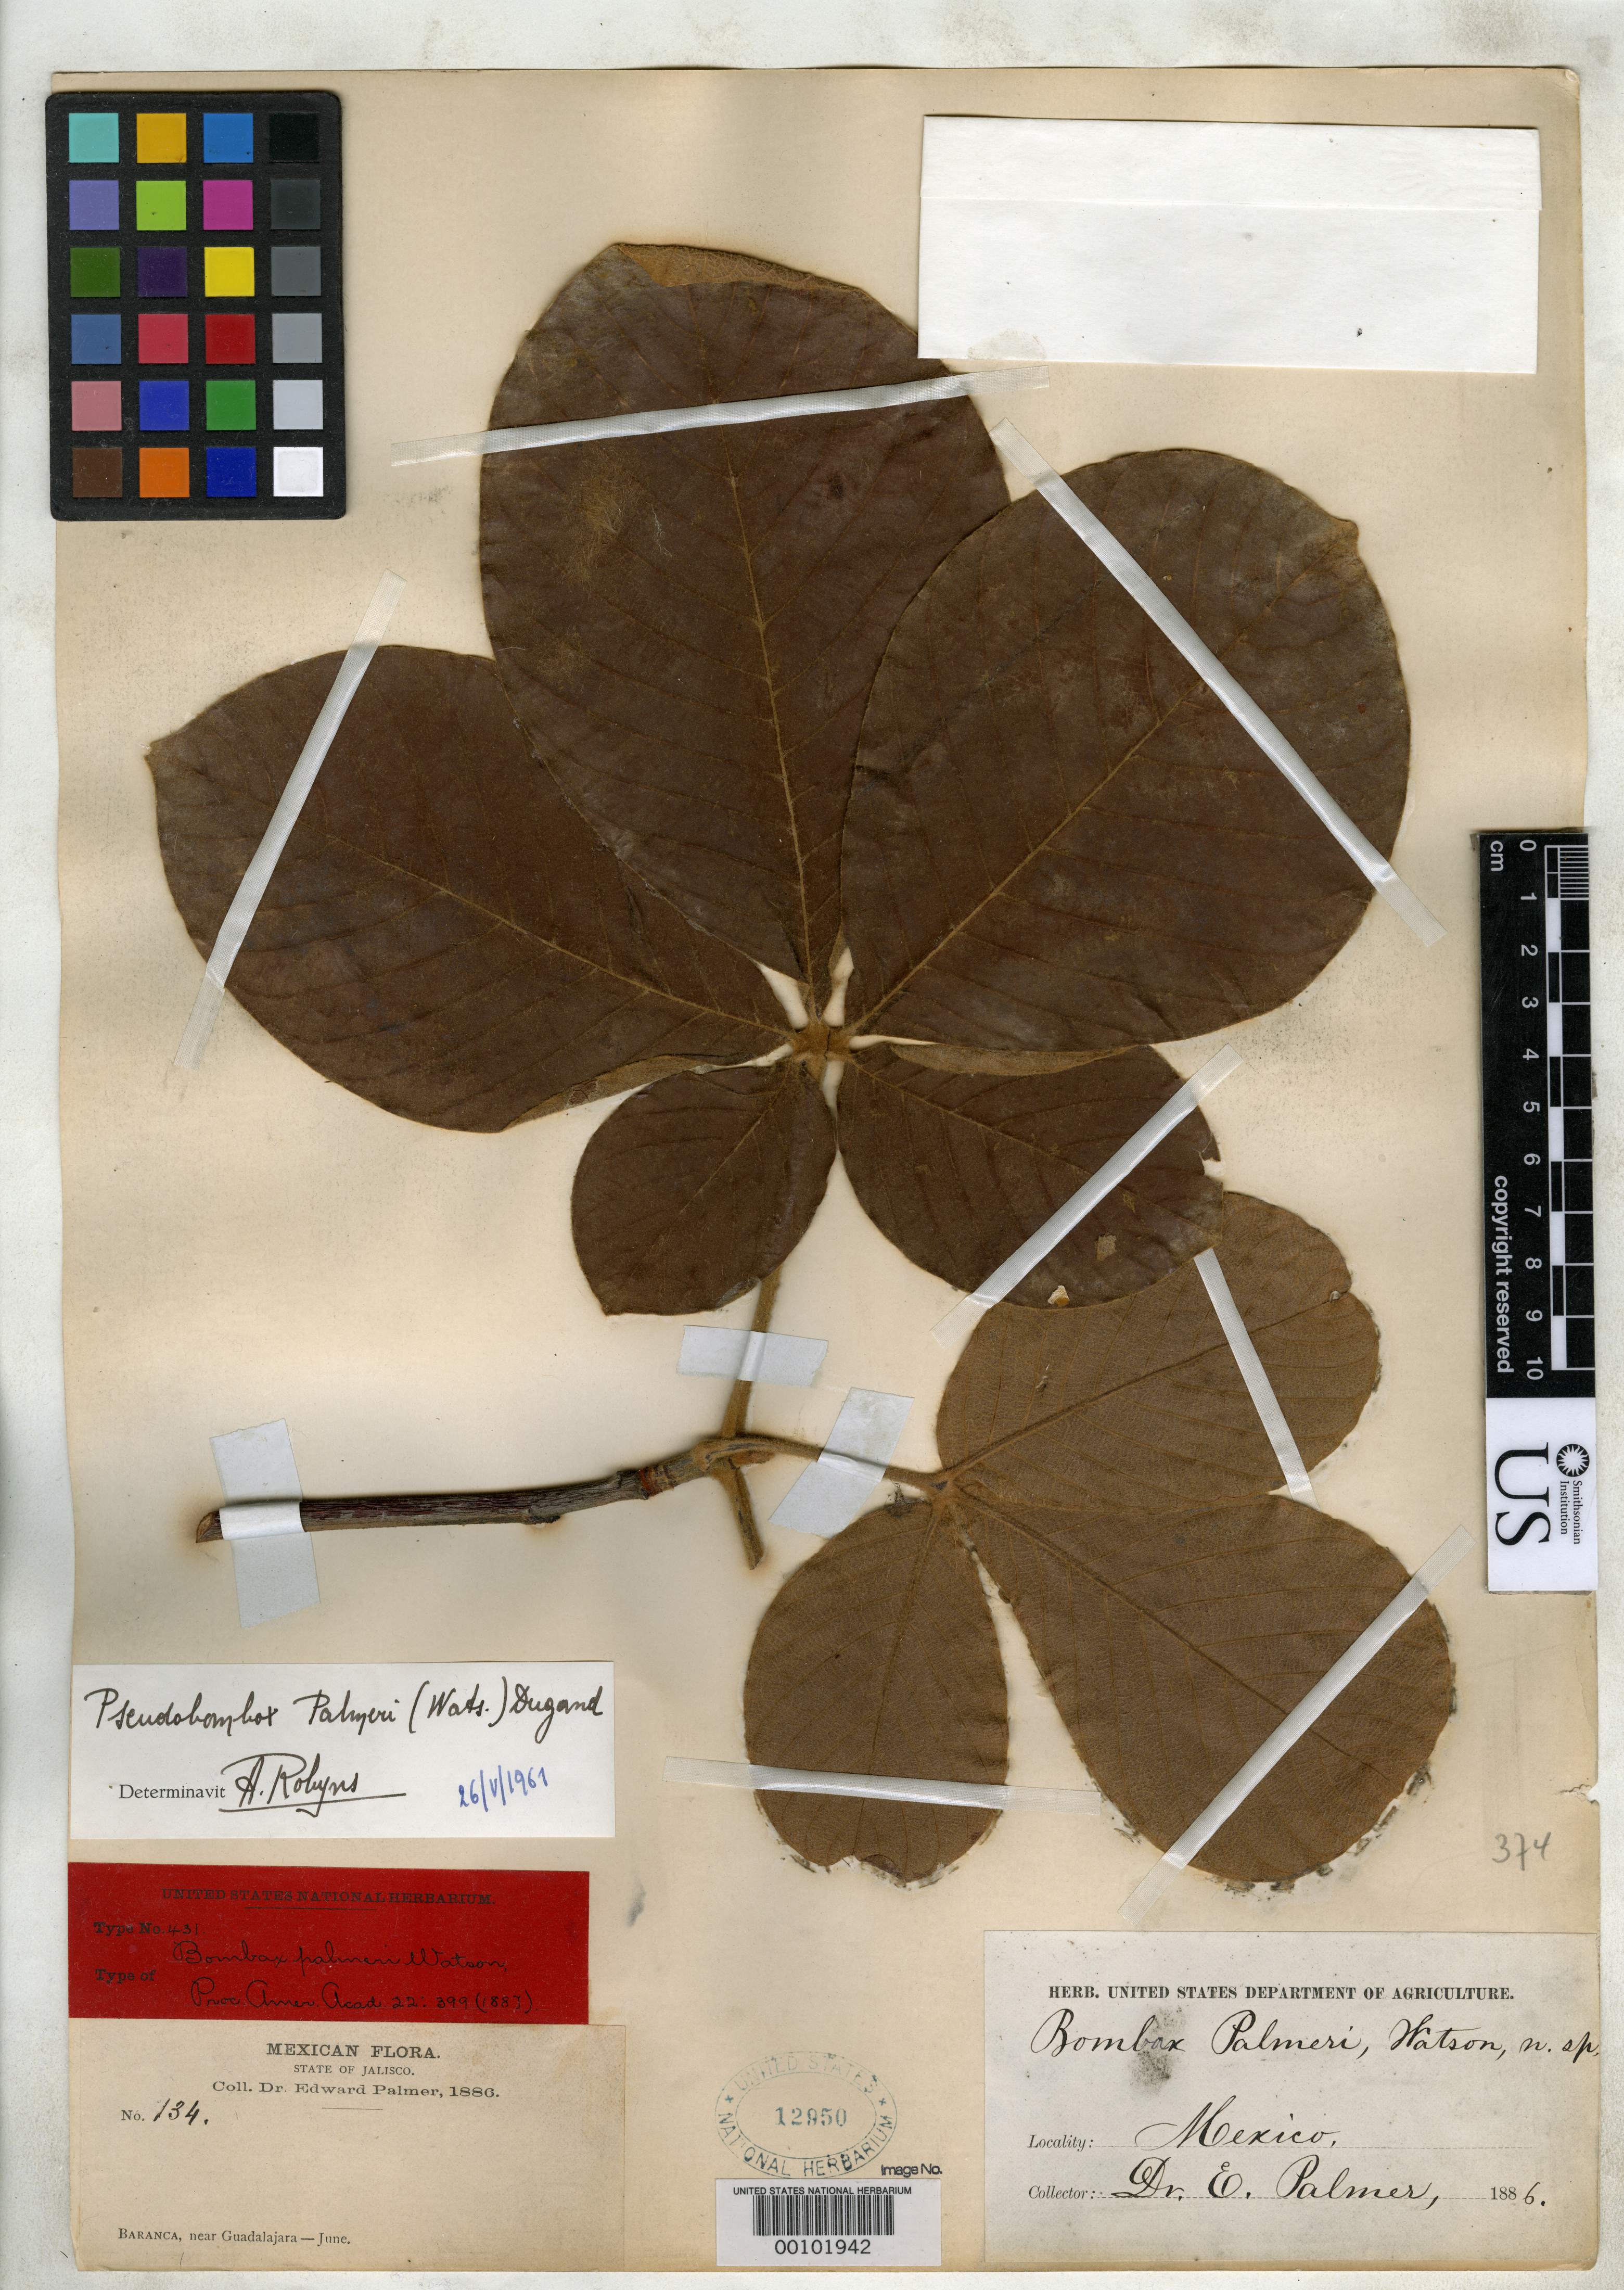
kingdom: Plantae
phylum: Tracheophyta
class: Magnoliopsida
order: Malvales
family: Malvaceae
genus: Bombax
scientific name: Bombax palmeri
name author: S. Watson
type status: Type Collection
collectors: E. Palmer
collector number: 134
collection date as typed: Jun 1886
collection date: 1886-06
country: Mexico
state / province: Jalisco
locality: Barrance near Guadalajara.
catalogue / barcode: US 12950